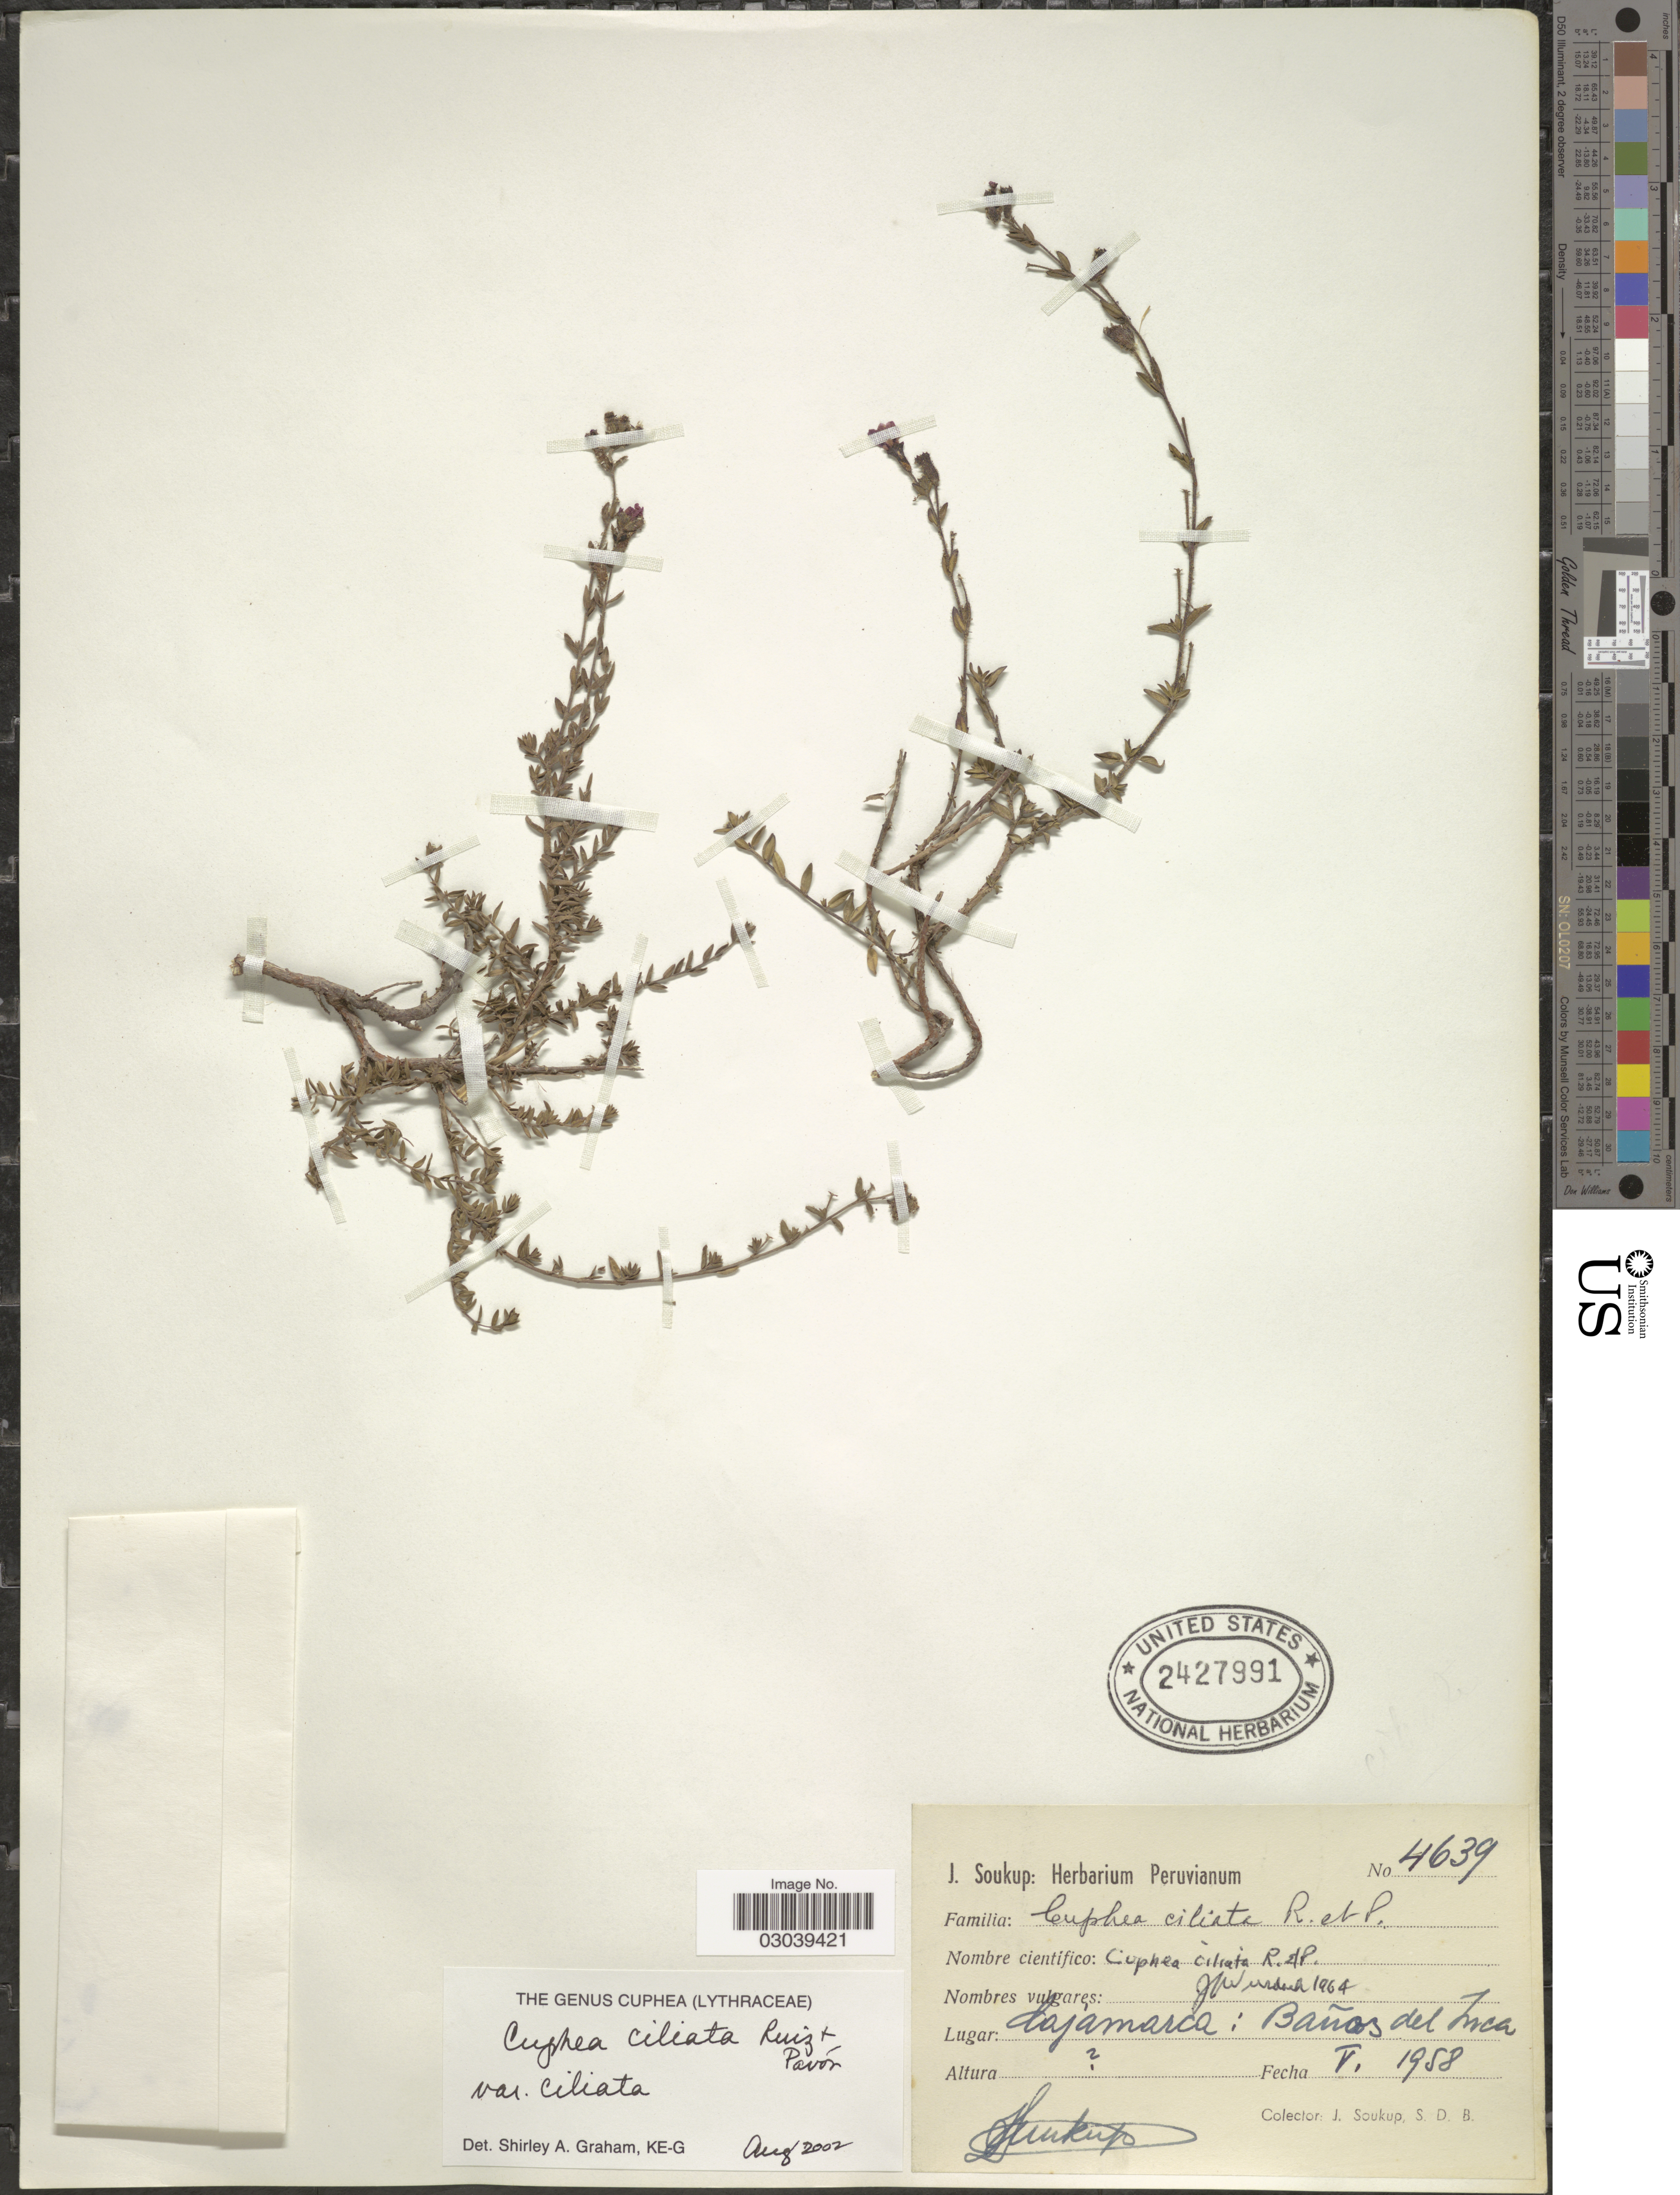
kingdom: Plantae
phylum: Tracheophyta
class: Magnoliopsida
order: Myrtales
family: Lythraceae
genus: Cuphea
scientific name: Cuphea ciliata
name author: Ruiz & Pav.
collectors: J. Soukup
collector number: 4639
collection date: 1958-05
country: Peru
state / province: Cajamarca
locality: Baños del Inca.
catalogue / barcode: US 2427991